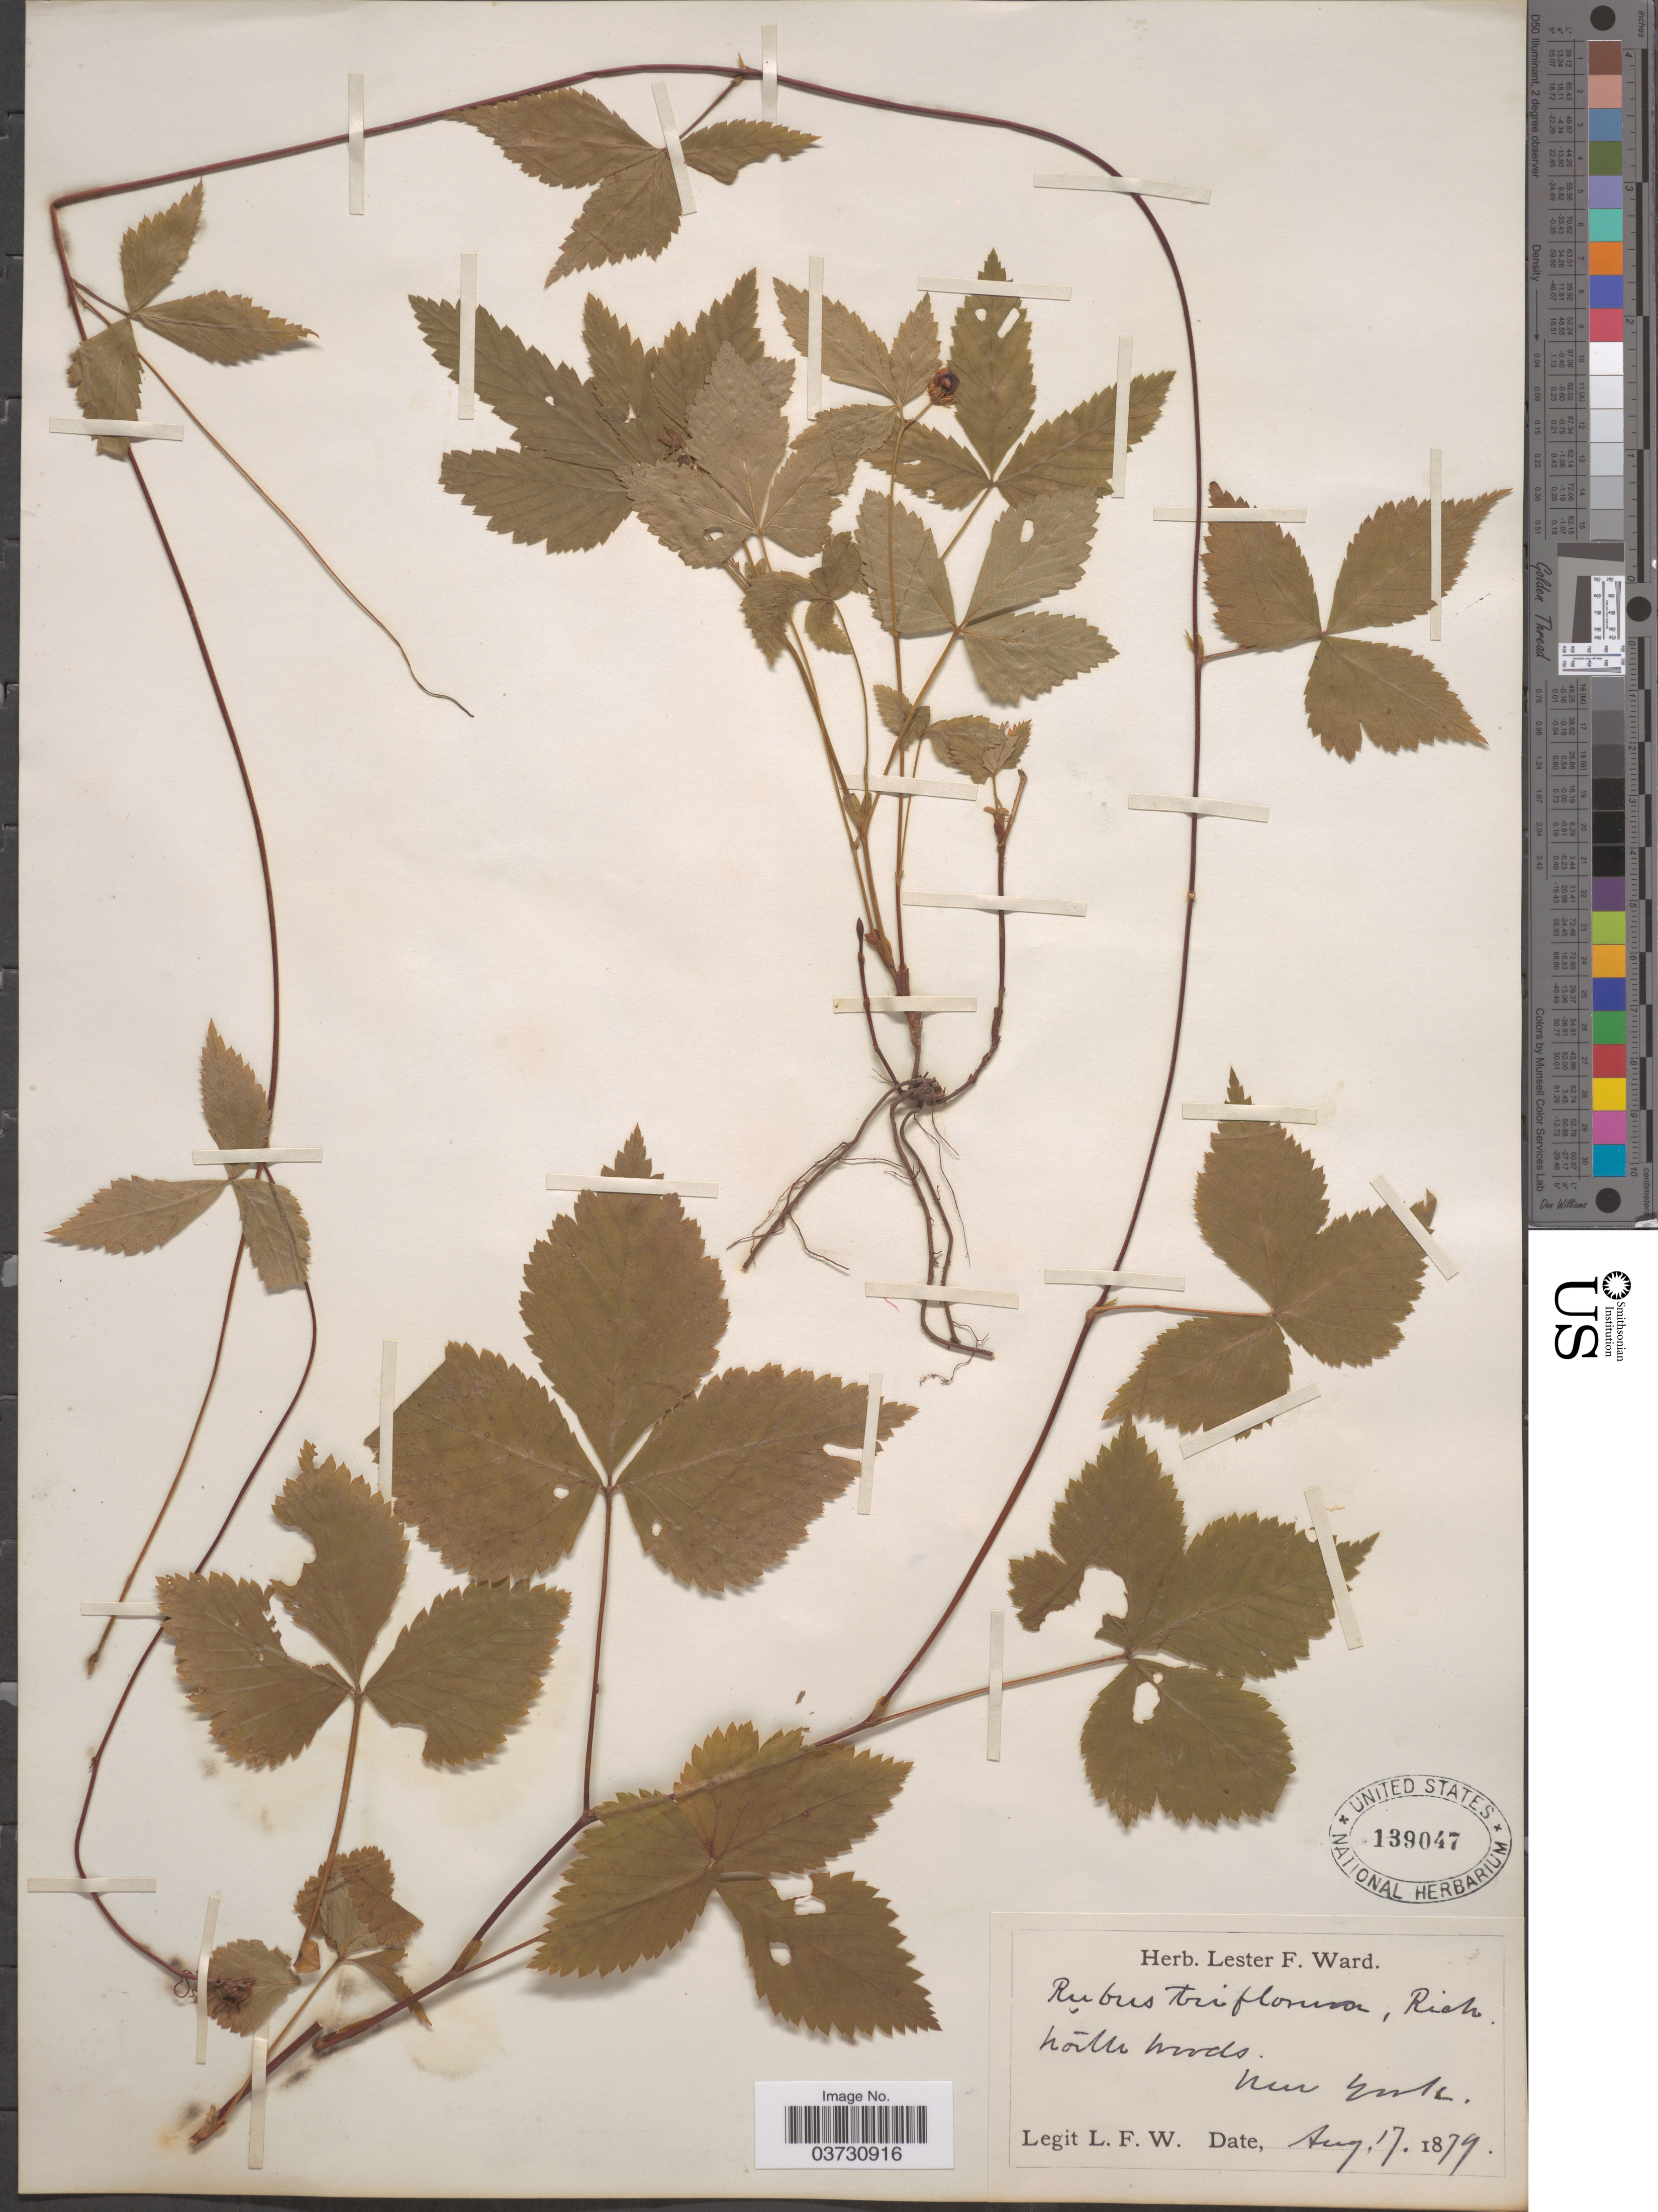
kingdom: Plantae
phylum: Tracheophyta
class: Magnoliopsida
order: Rosales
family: Rosaceae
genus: Rubus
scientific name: Rubus pubescens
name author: Raf.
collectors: L. F. Ward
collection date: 1879-08-17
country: United States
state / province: New York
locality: North woods.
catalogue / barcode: US 139047